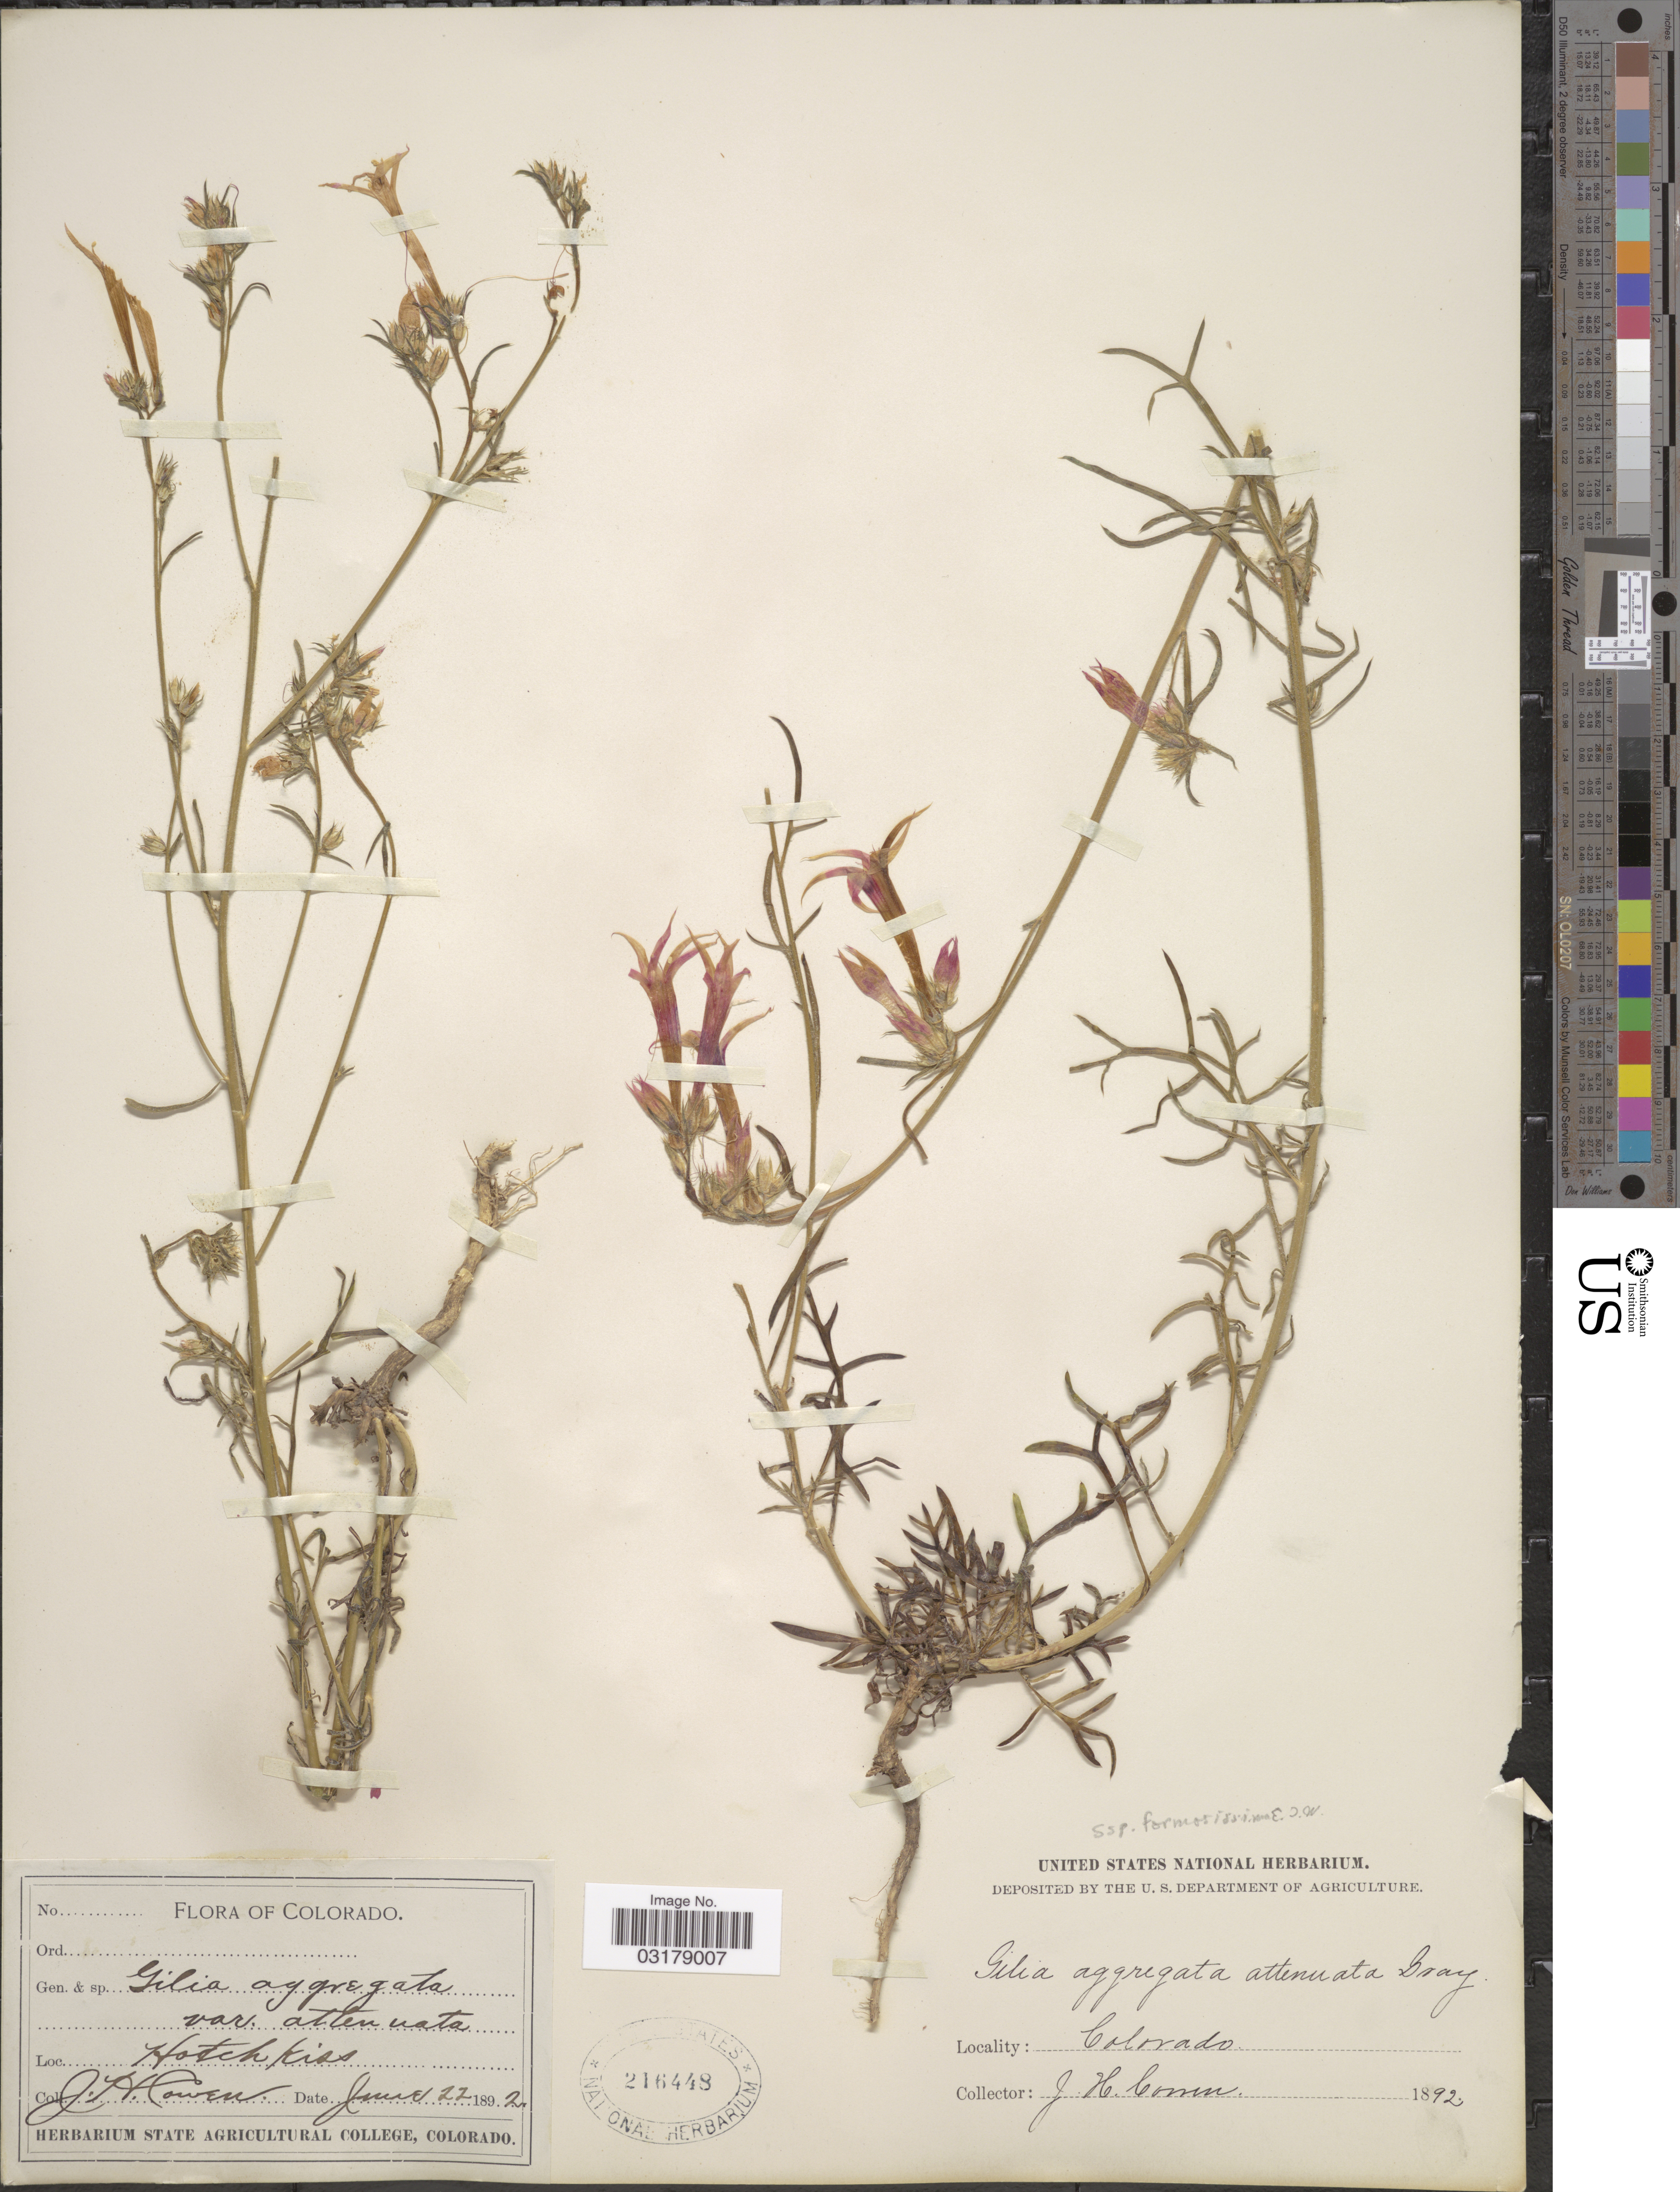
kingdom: Plantae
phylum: Tracheophyta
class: Magnoliopsida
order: Ericales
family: Polemoniaceae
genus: Ipomopsis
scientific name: Ipomopsis aggregata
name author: (Pursh) V.E. Grant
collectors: J. H. Cowen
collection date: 1892-06-22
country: United States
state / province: Colorado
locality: Hotchkiss.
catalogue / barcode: US 216448